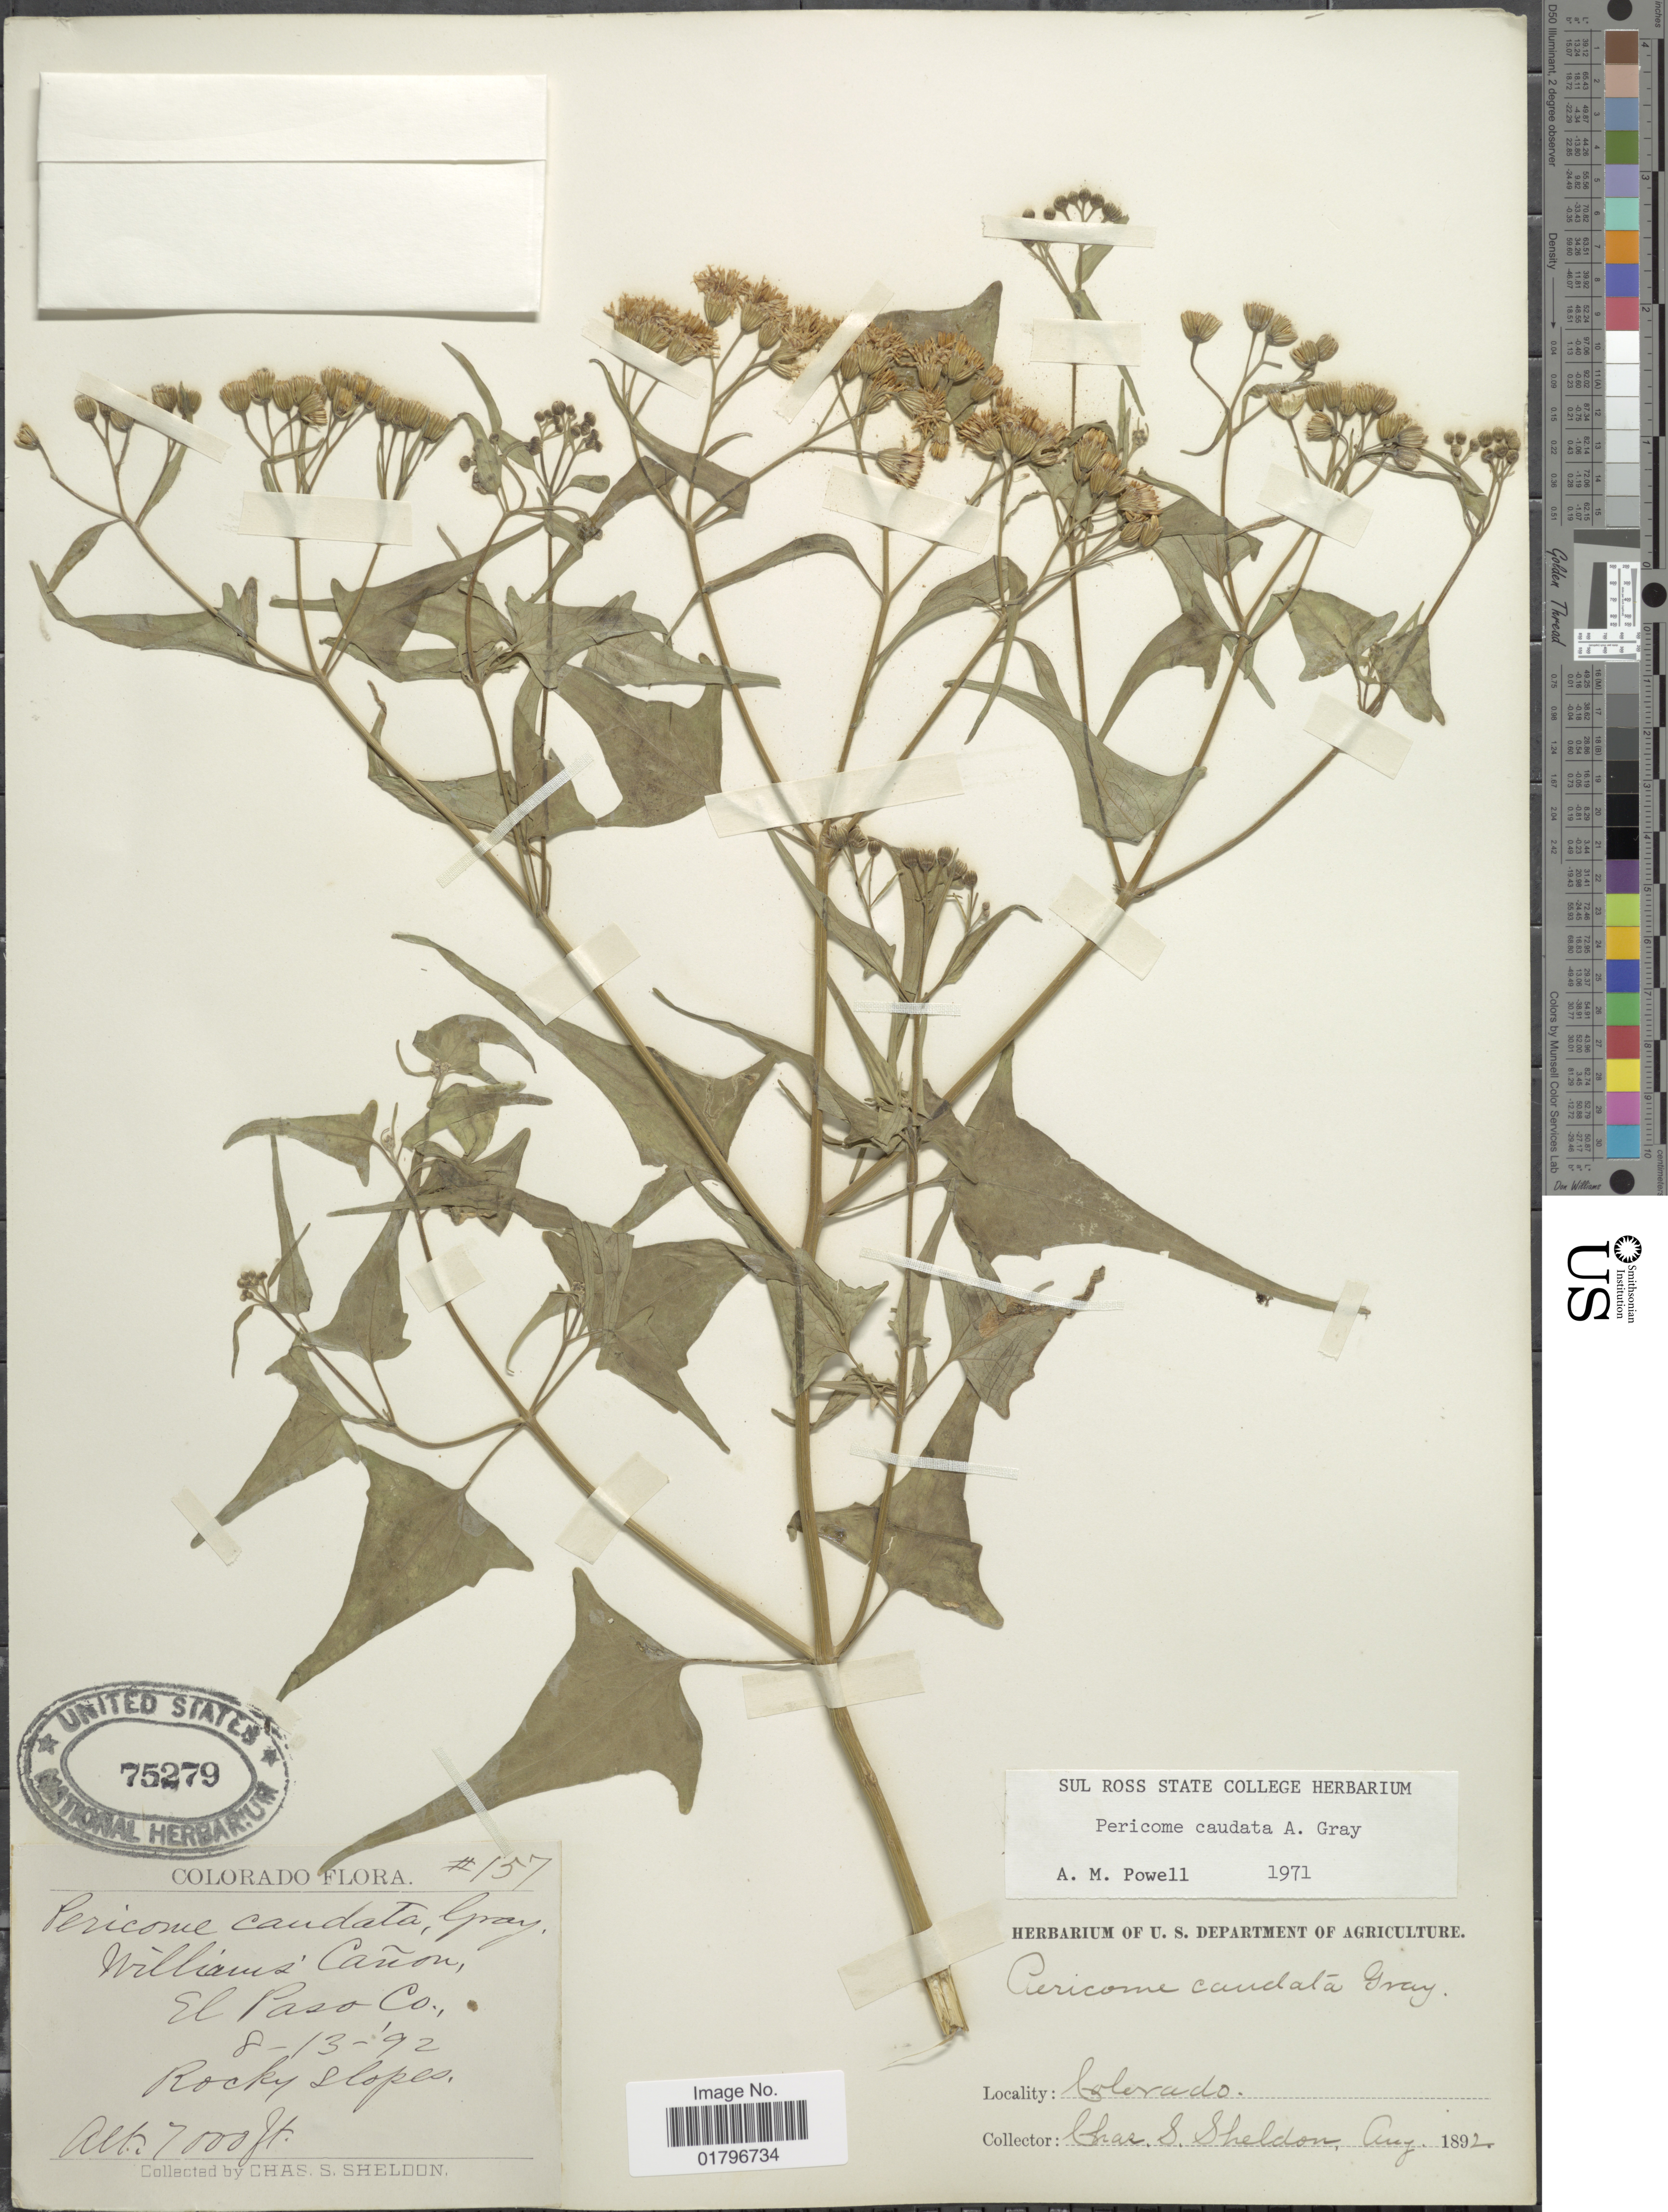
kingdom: Plantae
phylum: Tracheophyta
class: Magnoliopsida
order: Asterales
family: Asteraceae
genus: Pericome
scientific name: Pericome caudata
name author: A. Gray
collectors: C. S. Sheldon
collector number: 157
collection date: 1892-08-13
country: United States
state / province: Colorado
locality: Williams' Cañon, El Paso Co.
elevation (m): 2134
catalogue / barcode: US 75279